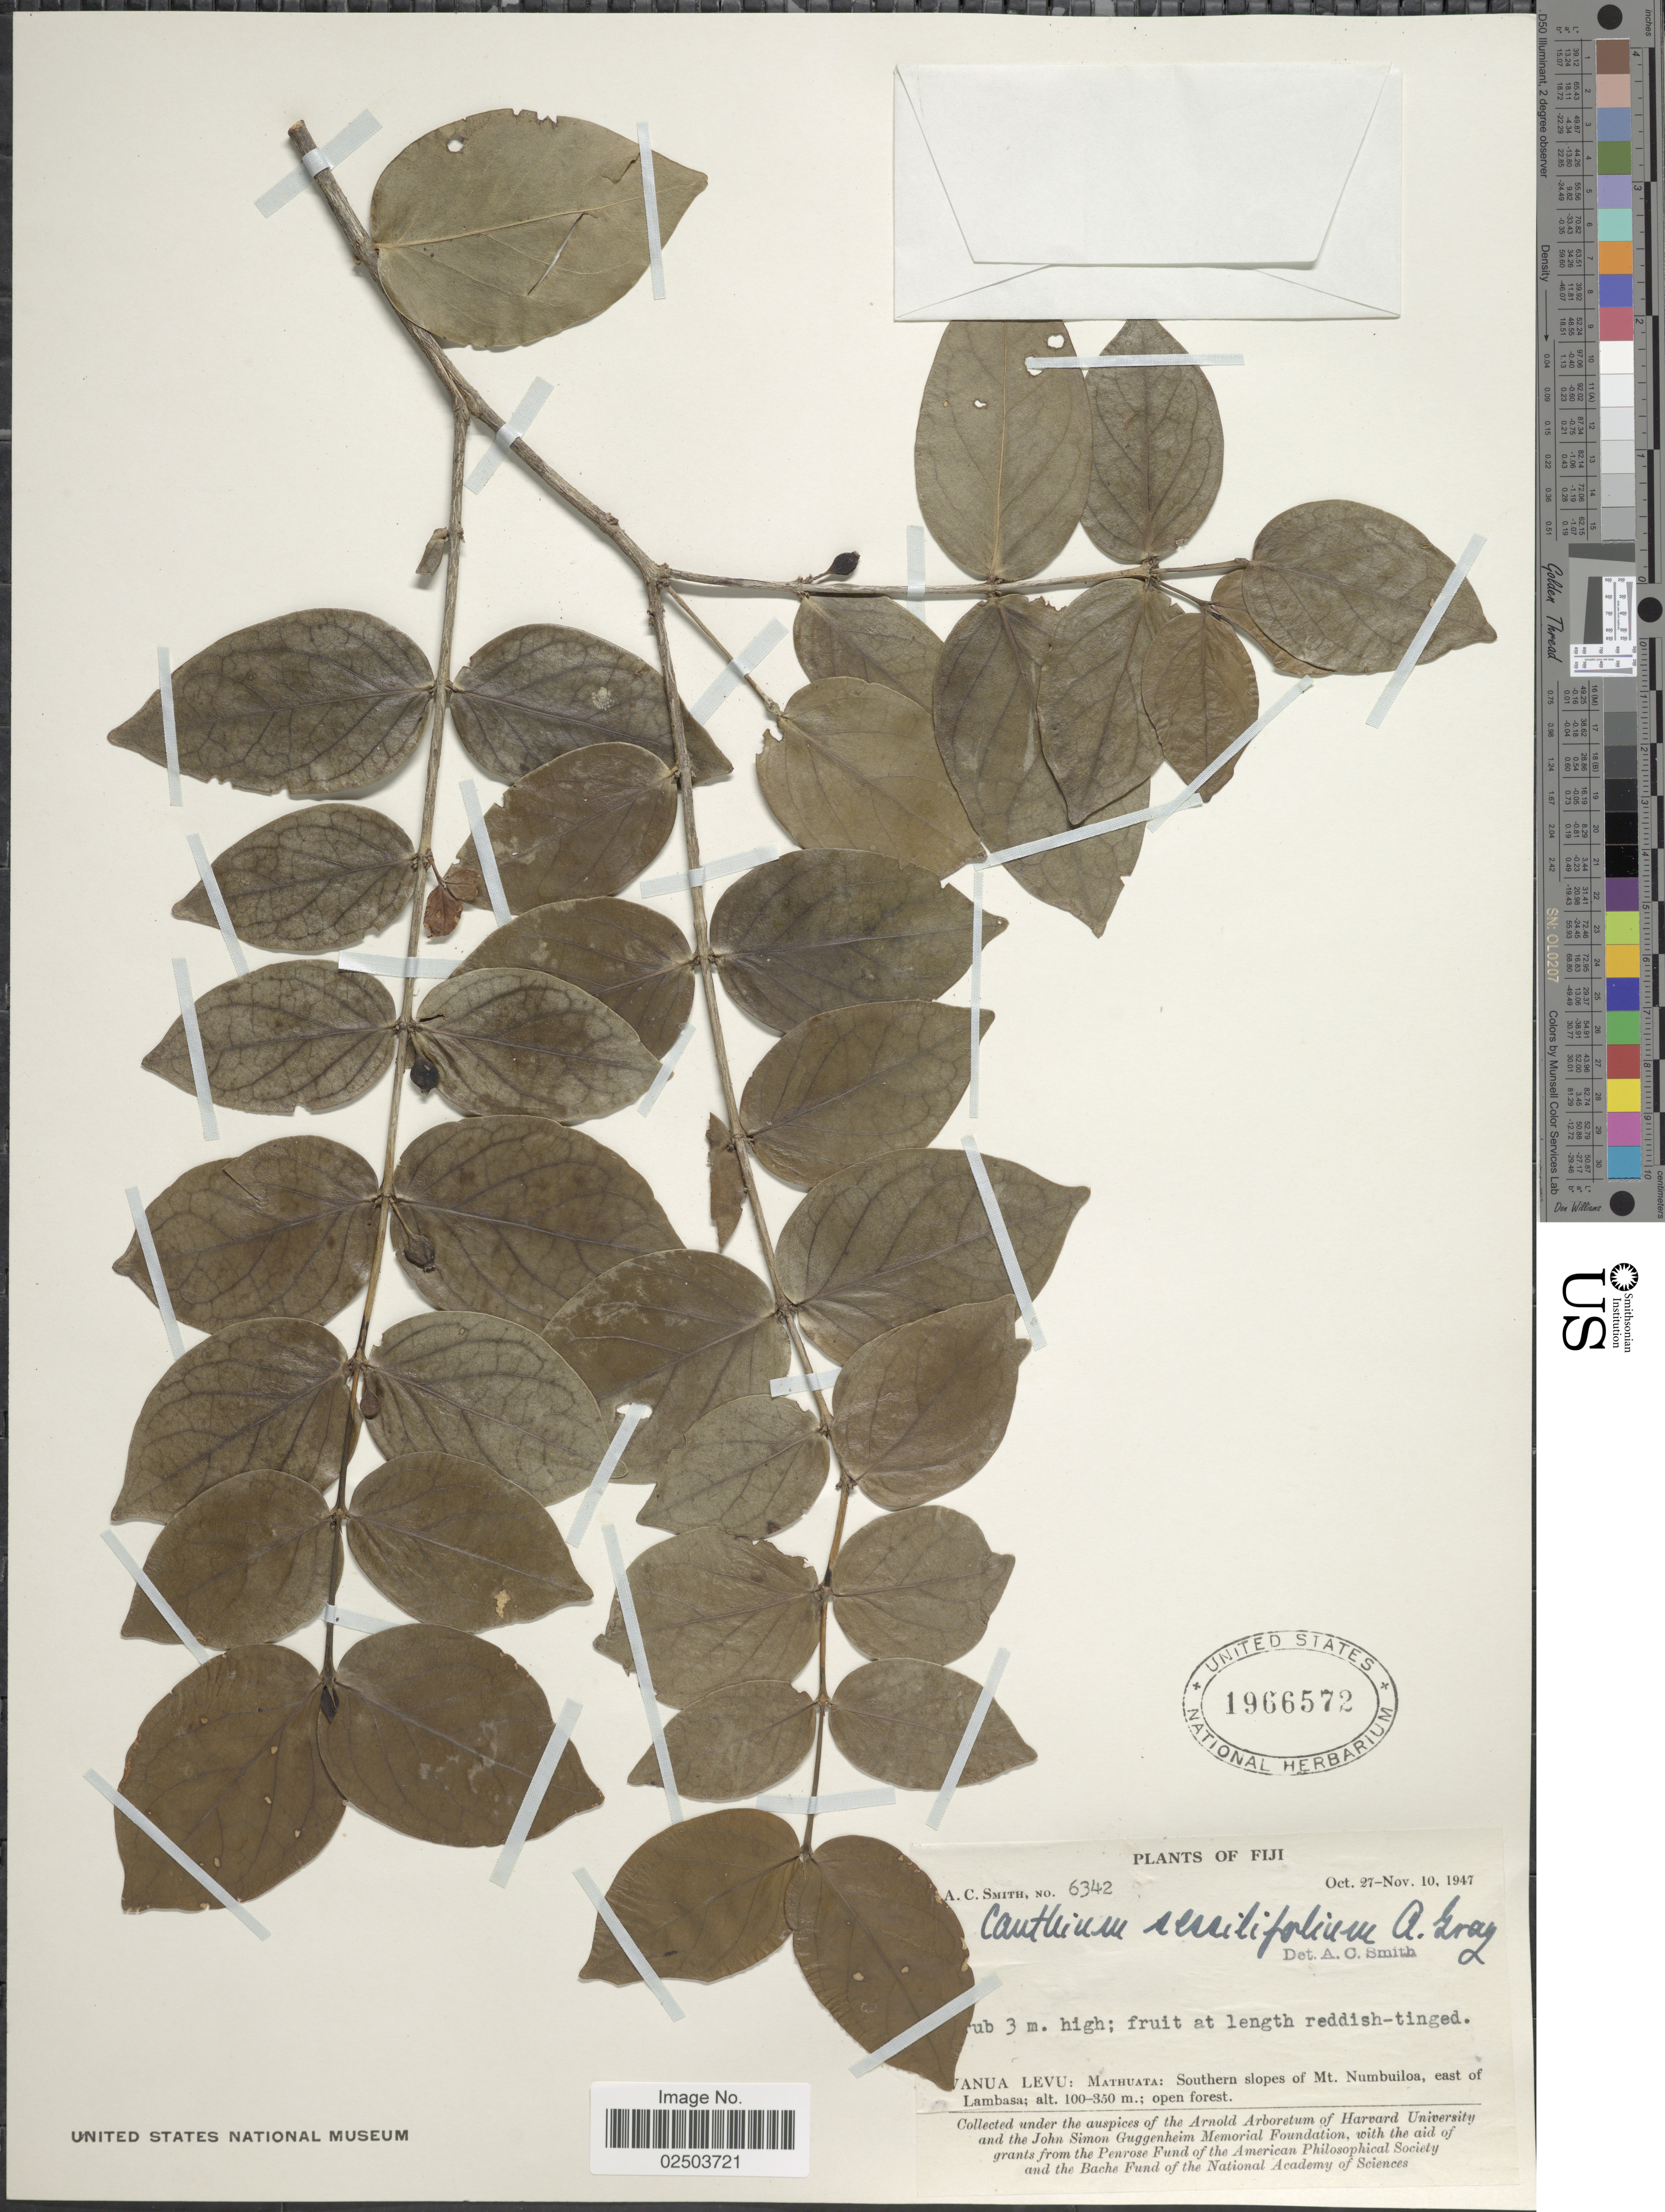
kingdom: Plantae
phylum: Tracheophyta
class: Magnoliopsida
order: Gentianales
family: Rubiaceae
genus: Cyclophyllum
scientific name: Cyclophyllum sessilifolium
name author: (A. Gray) A.C. Sm. & S.P. Darwin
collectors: A. C. Smith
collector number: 6342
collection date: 1947-10-27/1947-11-10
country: Fiji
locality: Vanua Levu: Mathuata: Southern slopes of Mt. Numbuiloa, east of Lambasa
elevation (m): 100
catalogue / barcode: US 1966572